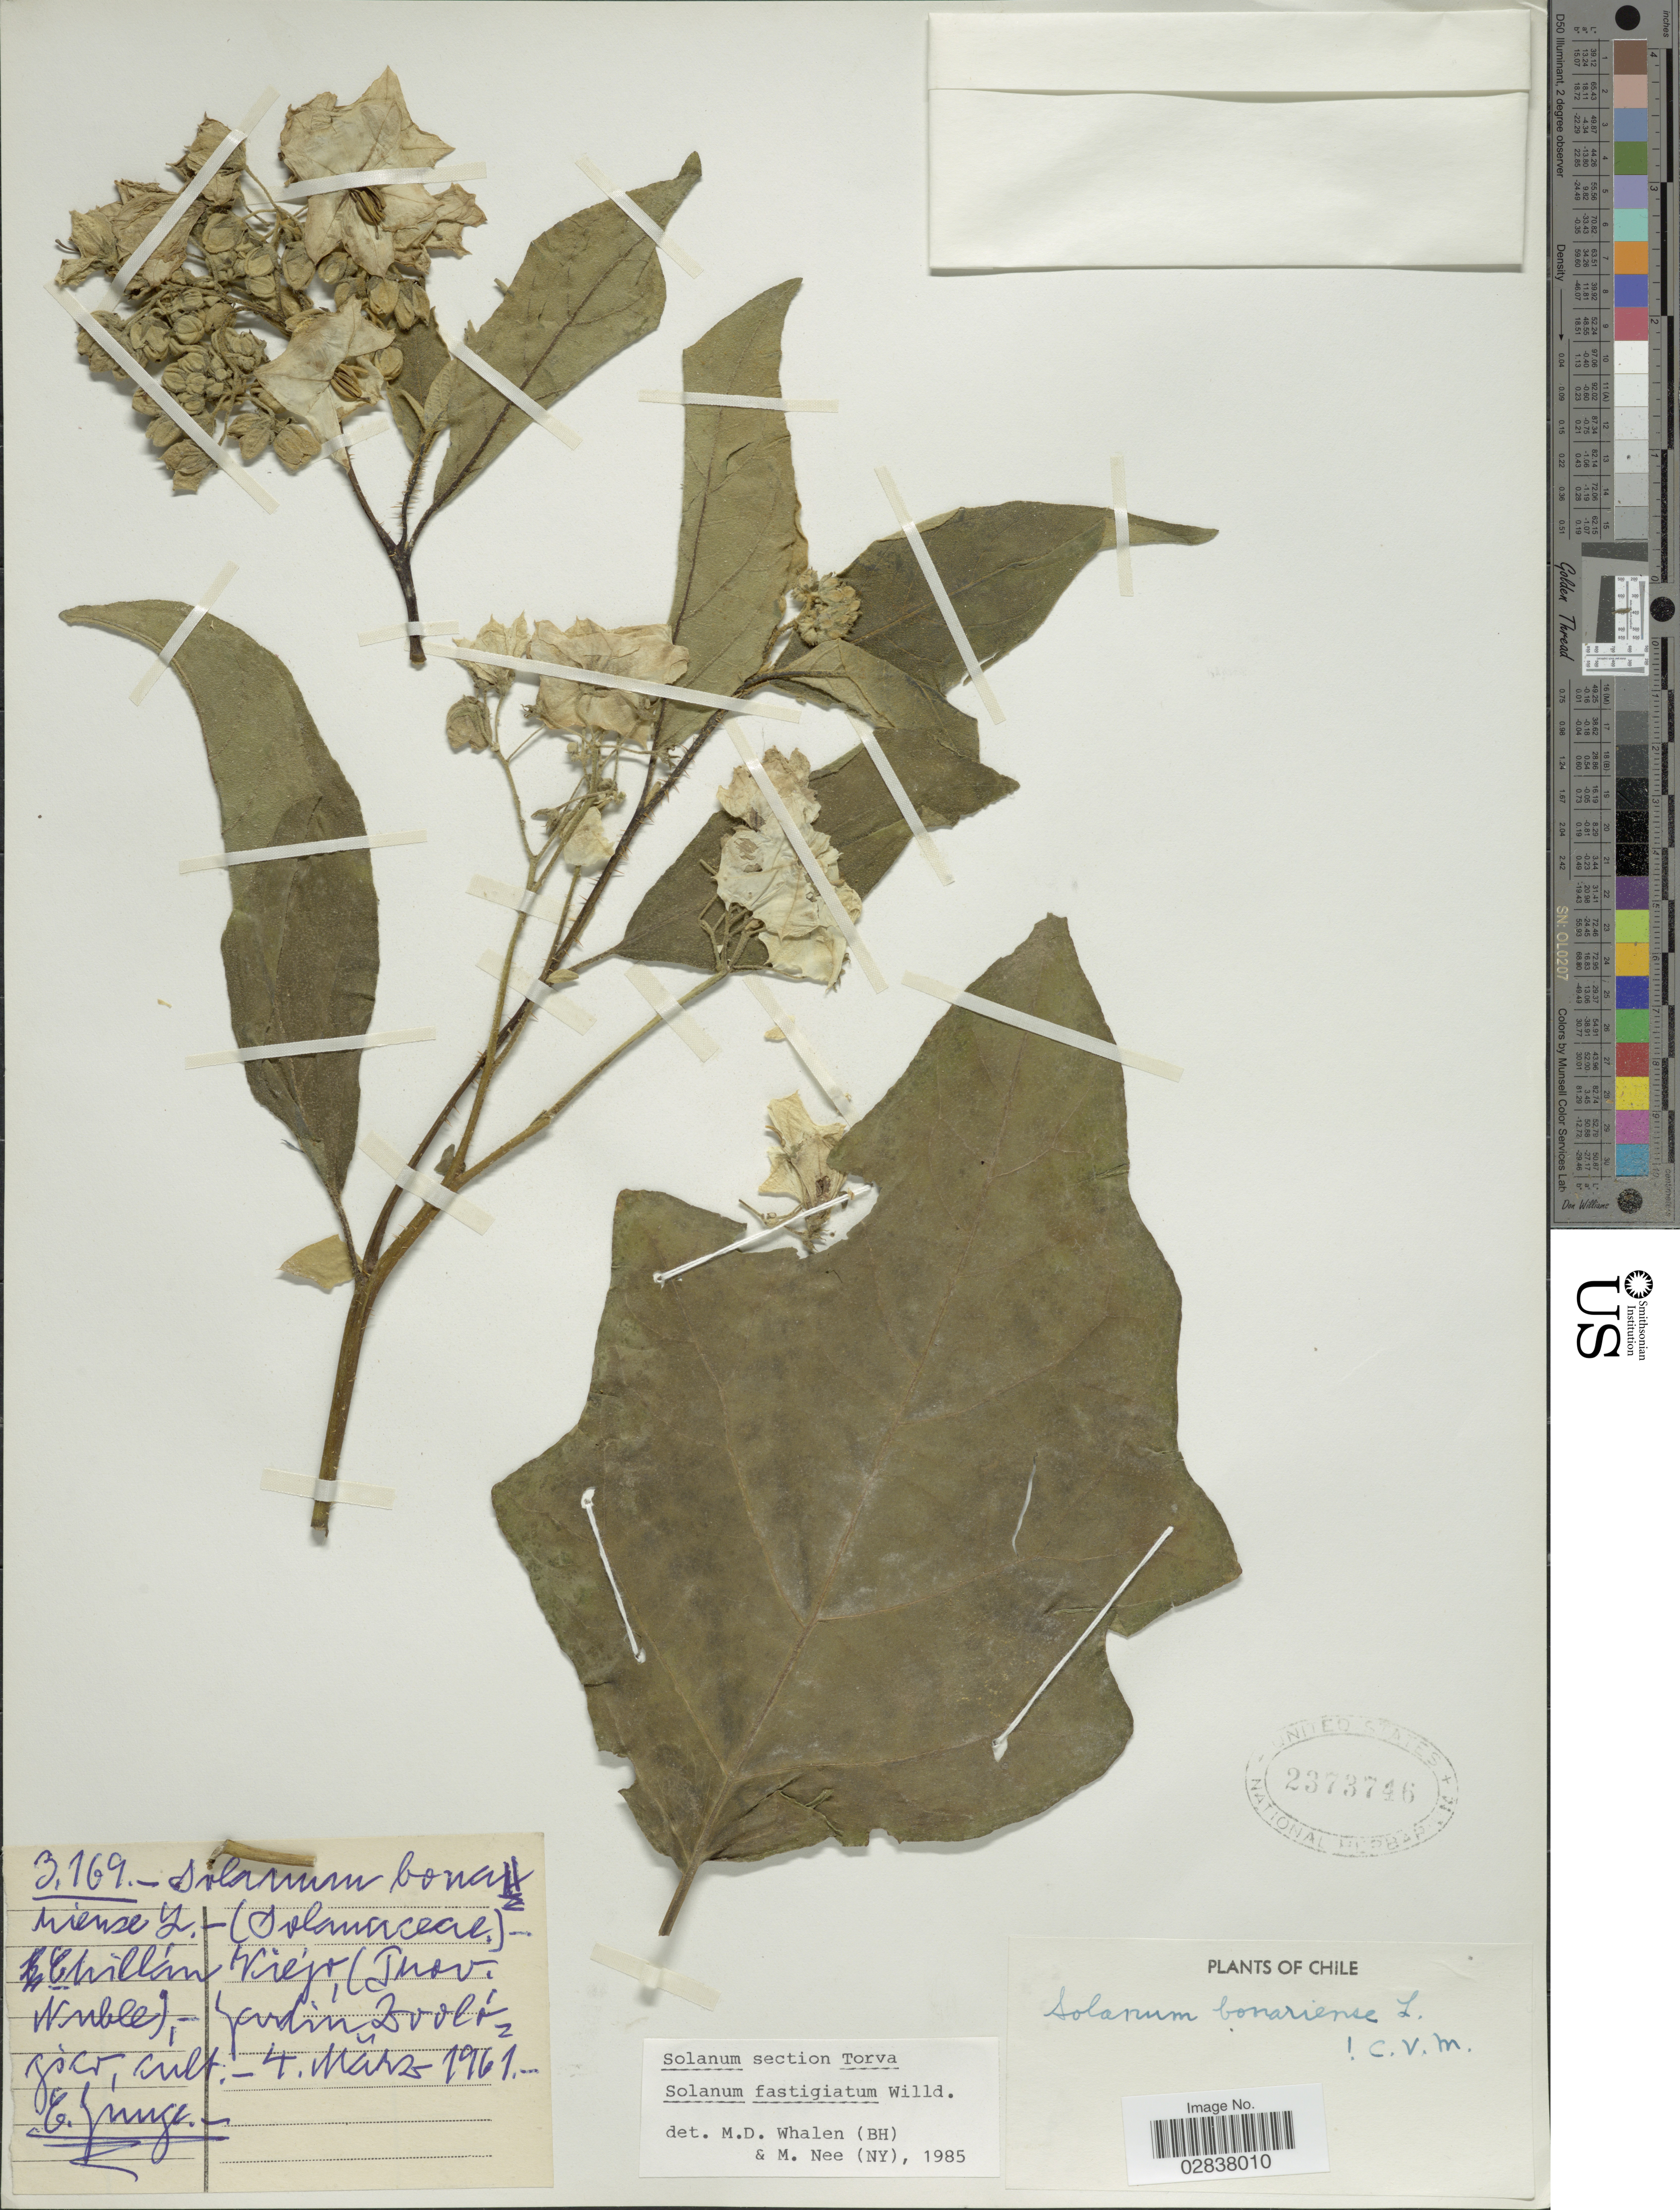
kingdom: Plantae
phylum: Tracheophyta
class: Magnoliopsida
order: Solanales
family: Solanaceae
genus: Solanum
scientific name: Solanum bonariense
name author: L.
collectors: C. Junge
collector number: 3169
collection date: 1961-03-04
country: Chile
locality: Chillan Viejo, Prov. Nuble, Jardin Zoolójoco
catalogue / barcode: US 2373746